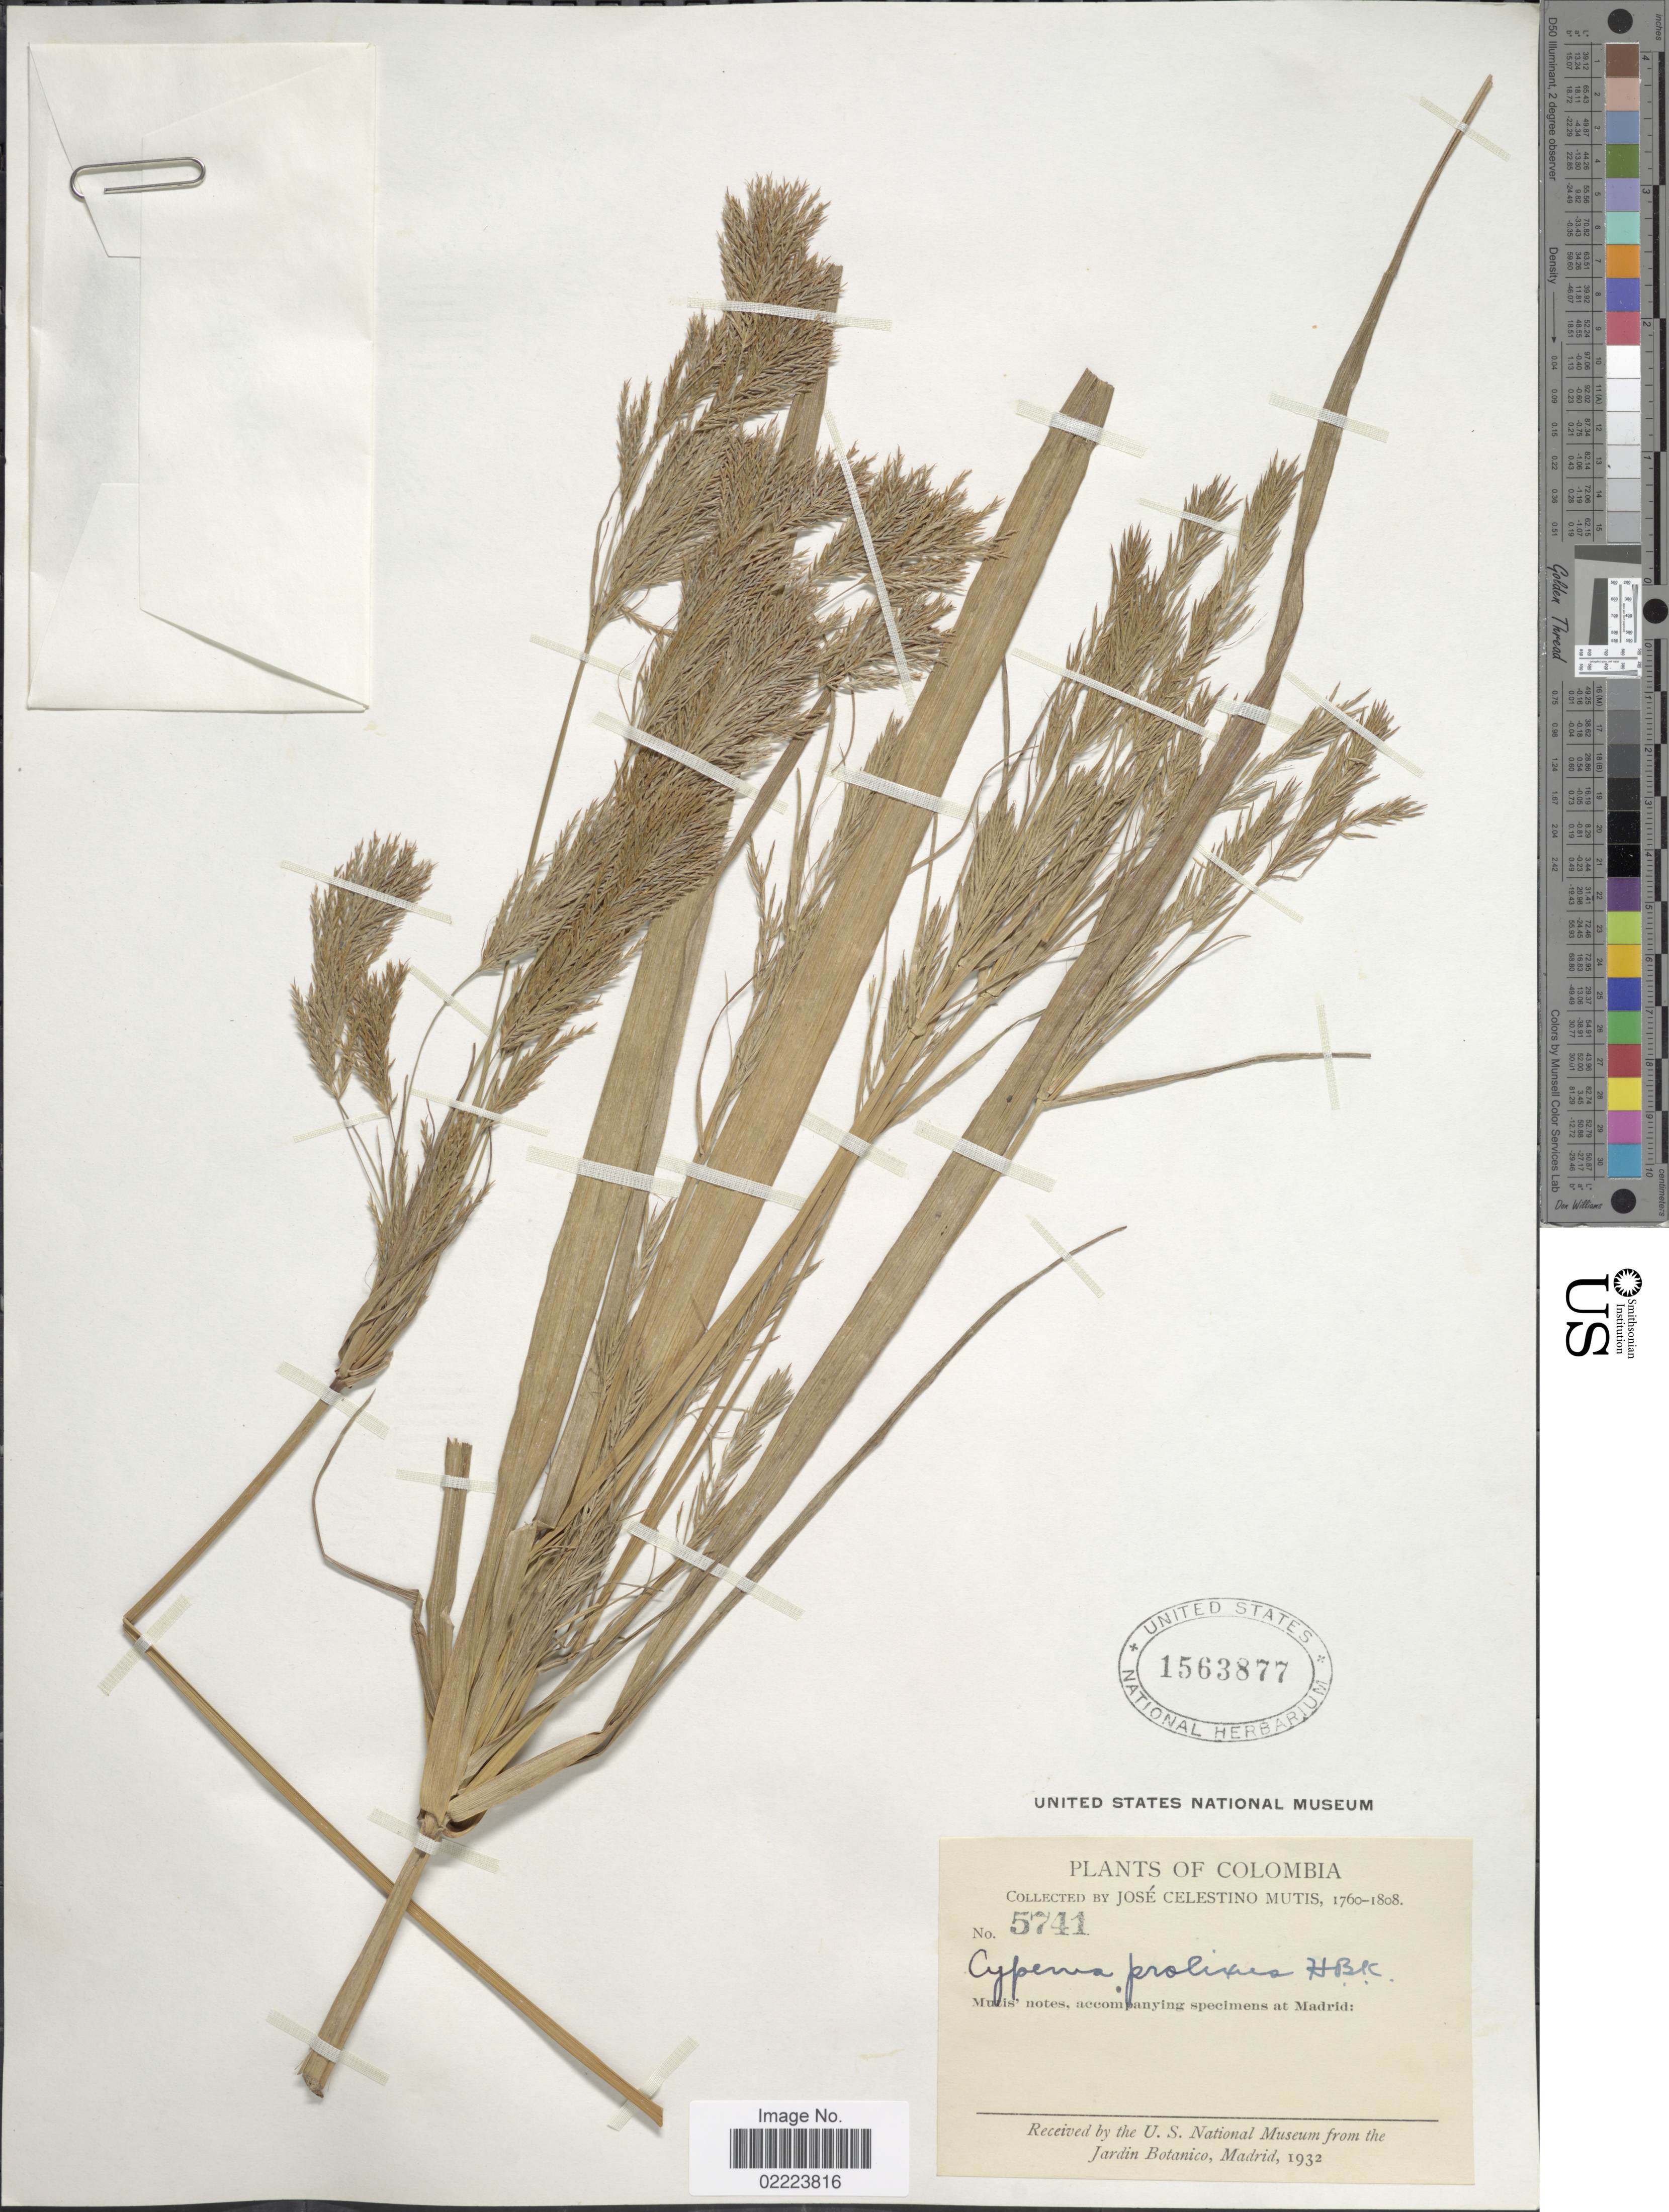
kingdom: Plantae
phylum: Tracheophyta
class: Liliopsida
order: Poales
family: Cyperaceae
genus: Cyperus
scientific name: Cyperus prolixus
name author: Kunth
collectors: J. C. B. Mutis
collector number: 5741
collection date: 1760/1808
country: Colombia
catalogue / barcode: US 1563877